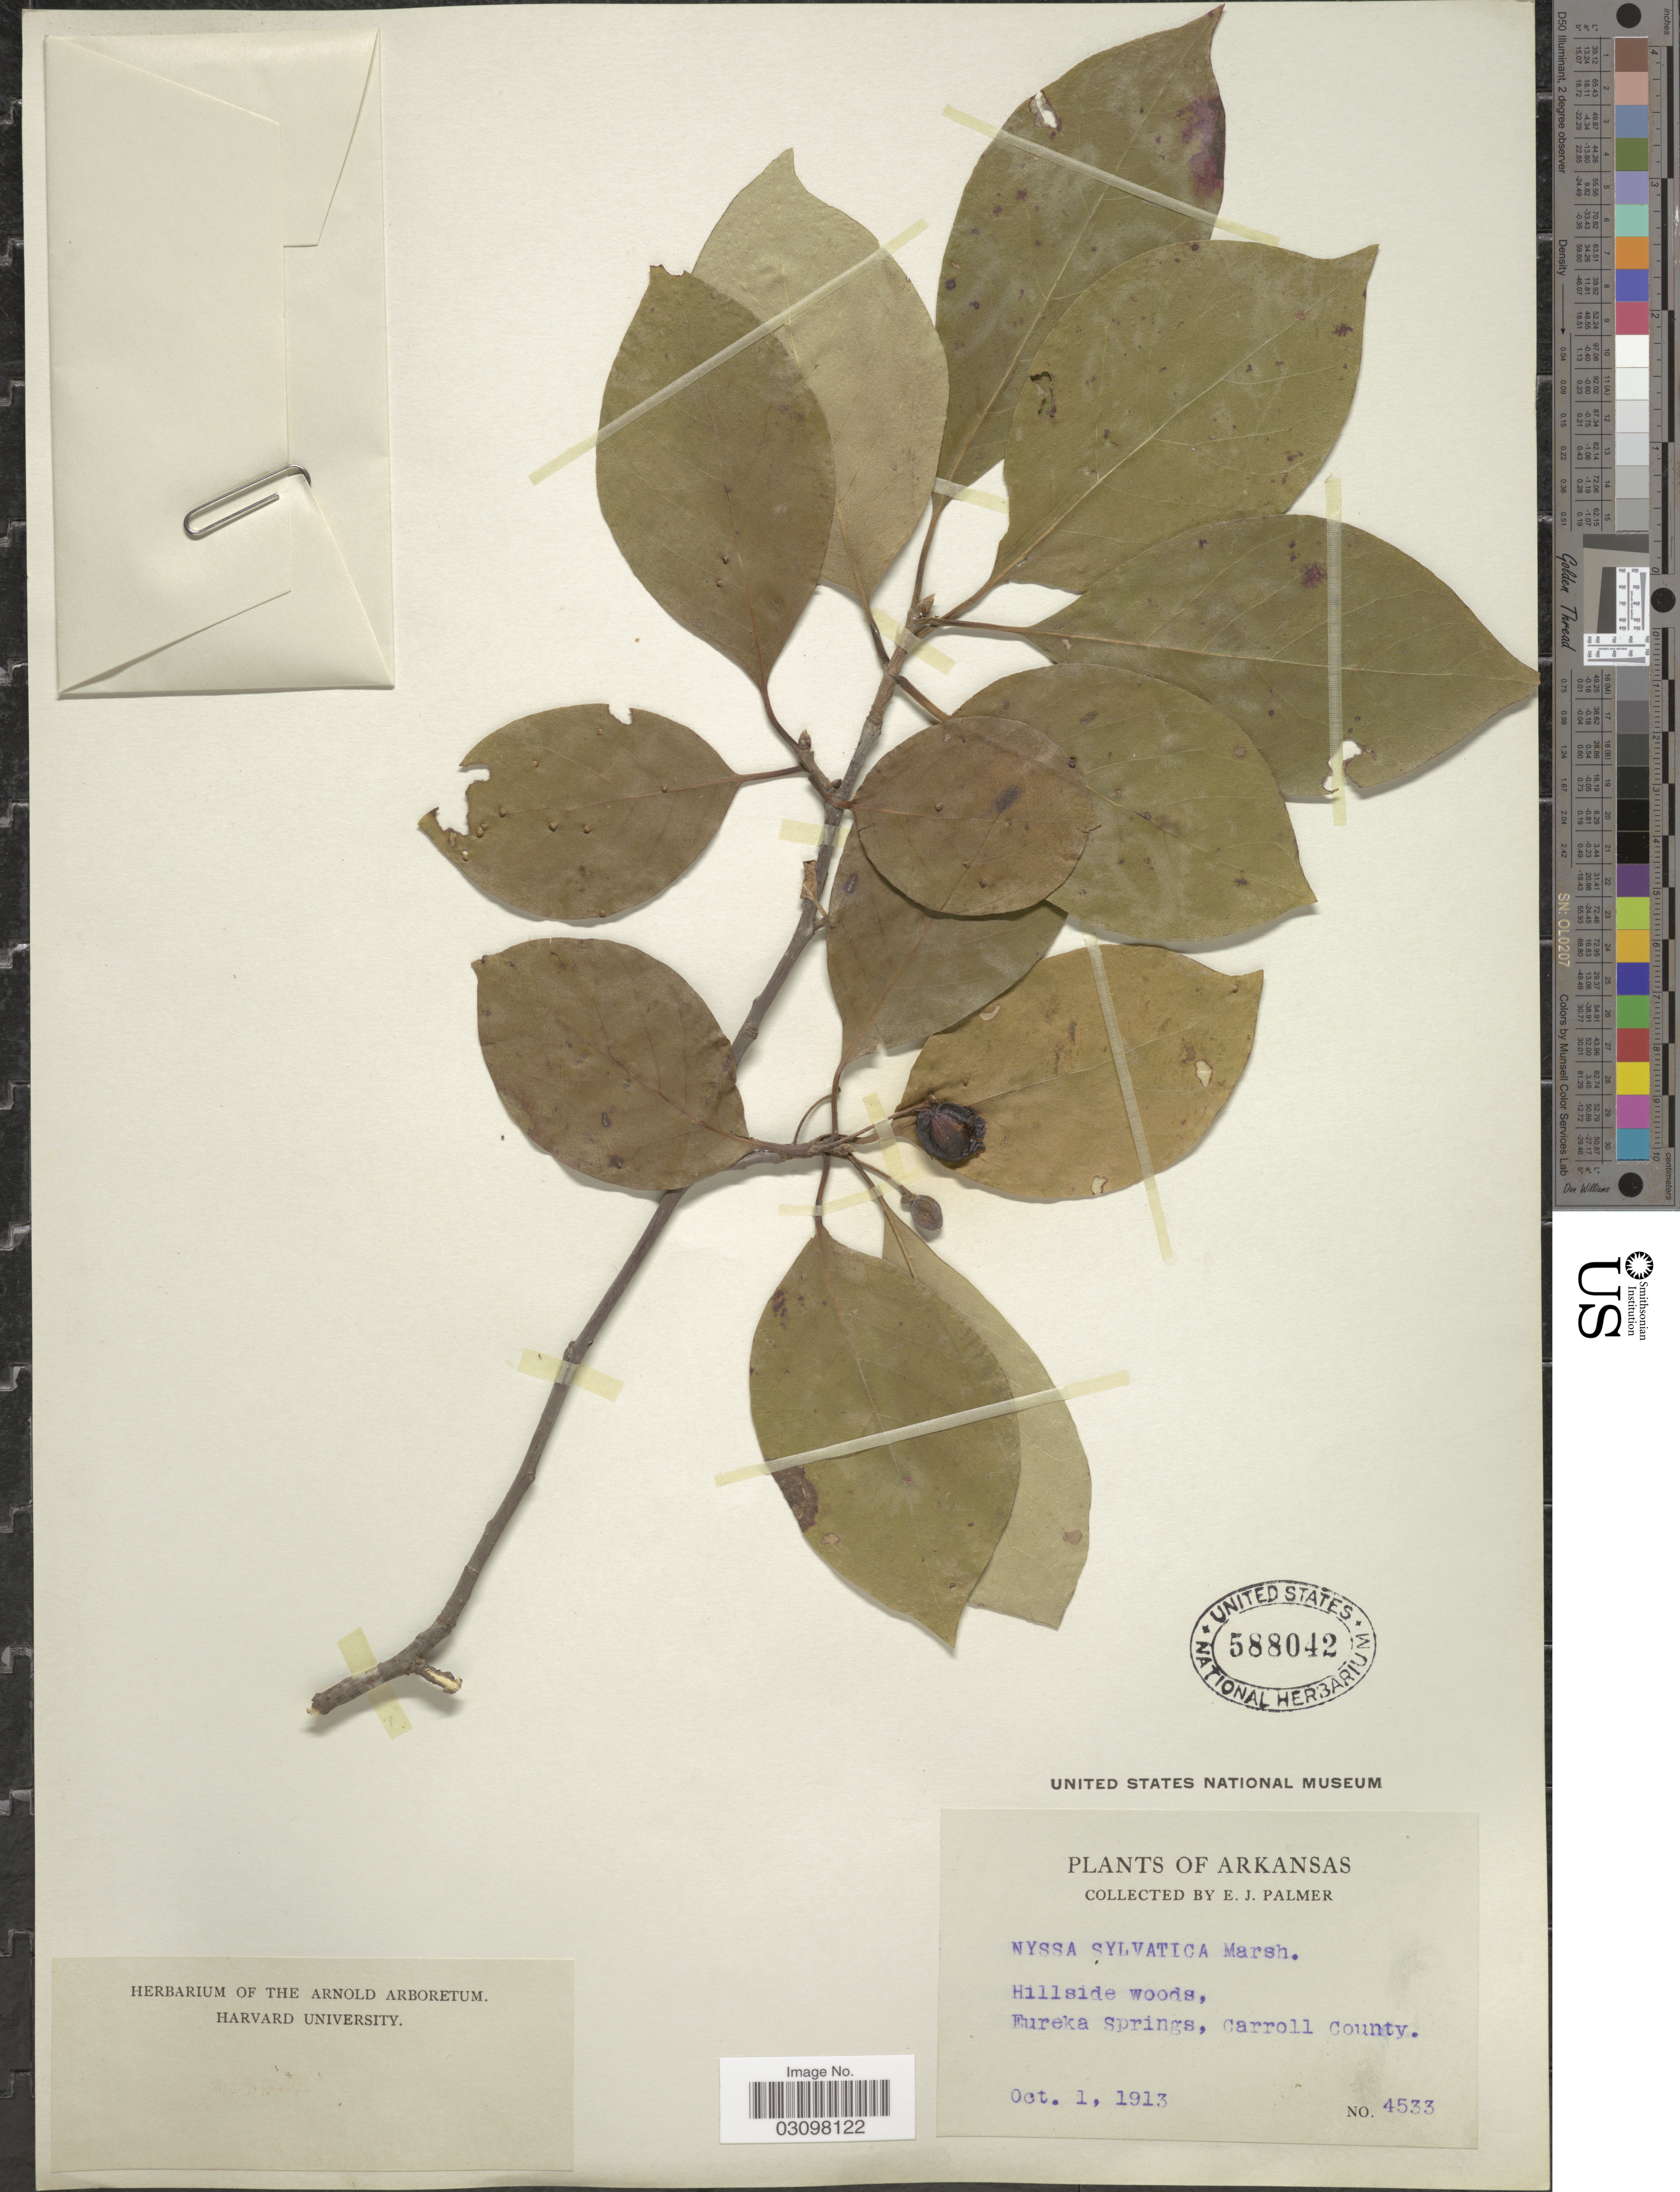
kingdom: Plantae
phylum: Tracheophyta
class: Magnoliopsida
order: Cornales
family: Nyssaceae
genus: Nyssa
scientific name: Nyssa sylvatica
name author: Marshall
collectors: E. J. Palmer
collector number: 4533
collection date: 1913-10-01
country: United States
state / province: Alaska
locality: Eureka Springs, Carroll County.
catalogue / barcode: US 588042